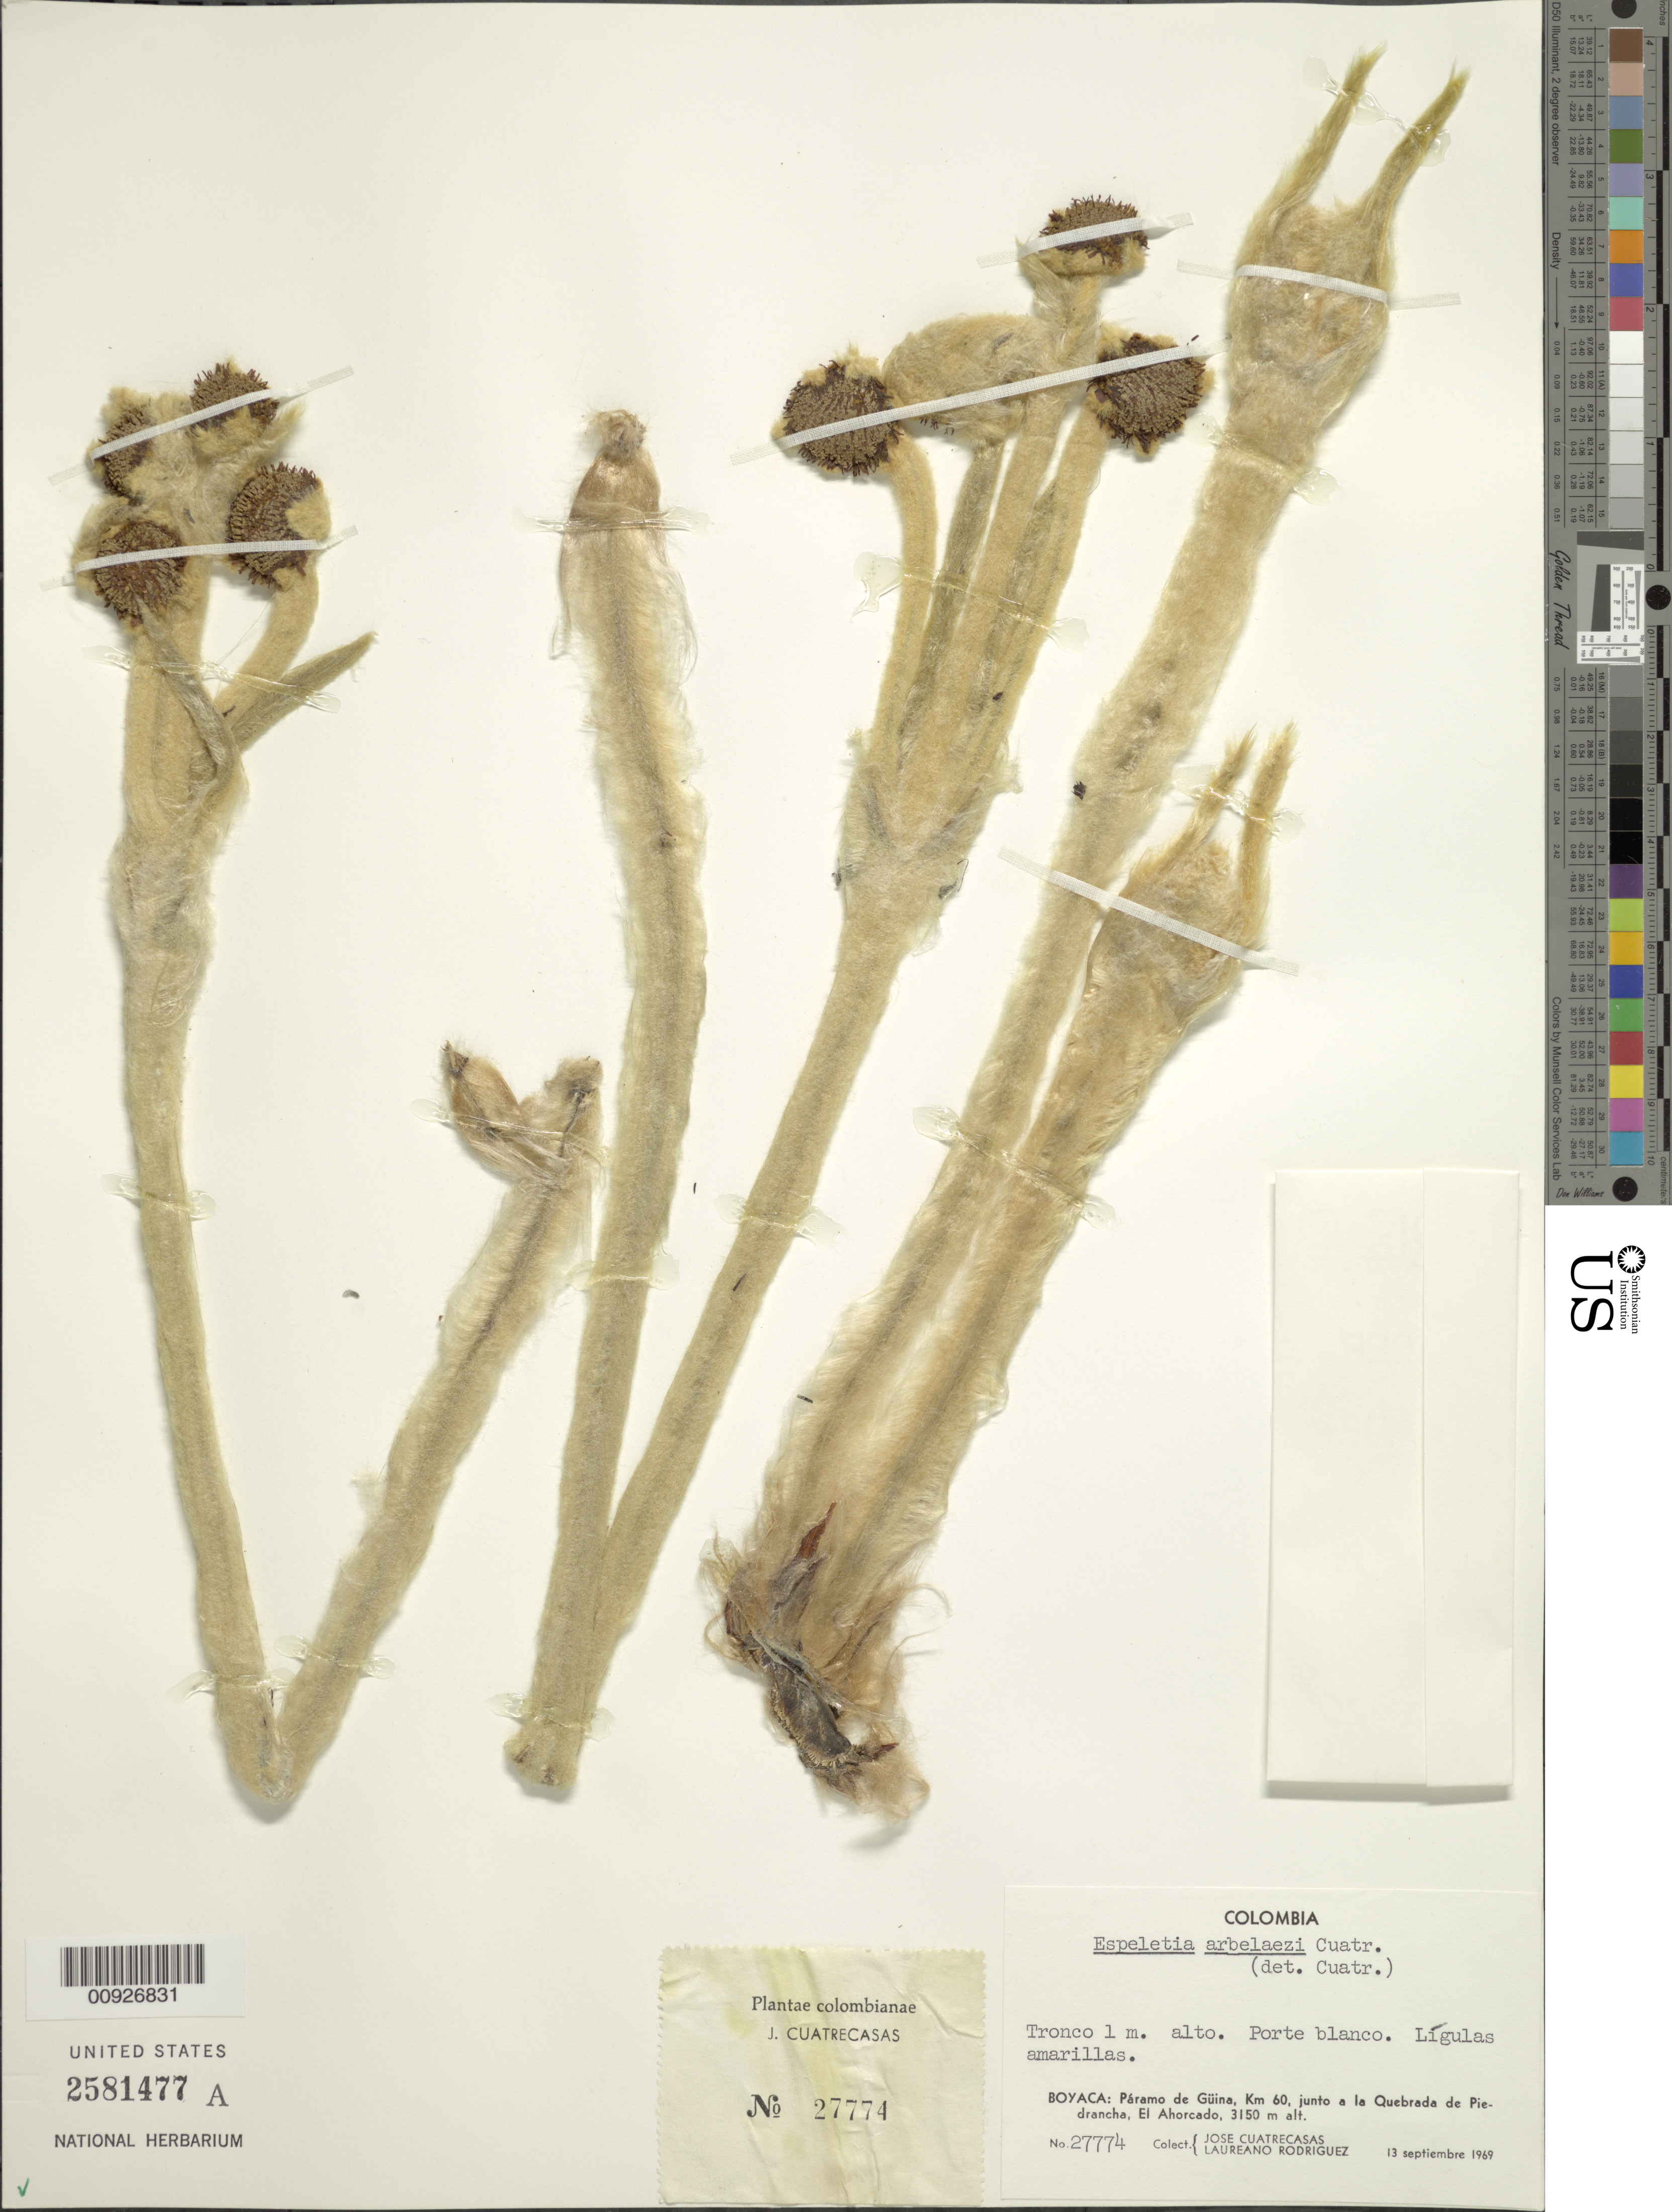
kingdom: Plantae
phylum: Tracheophyta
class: Magnoliopsida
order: Asterales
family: Asteraceae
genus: Espeletia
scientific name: Espeletia arbelaezii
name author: Cuatrec.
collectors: J. Cuatrecasas & L. Rodriguez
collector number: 27774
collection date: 1969-09-13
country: Colombia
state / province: Boyacá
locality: Páramo de Güina. Páramo de Güina, km. 60, junto a la quebrada de Piedrancha, El Ahorcado.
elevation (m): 3150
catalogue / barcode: US 2581477A